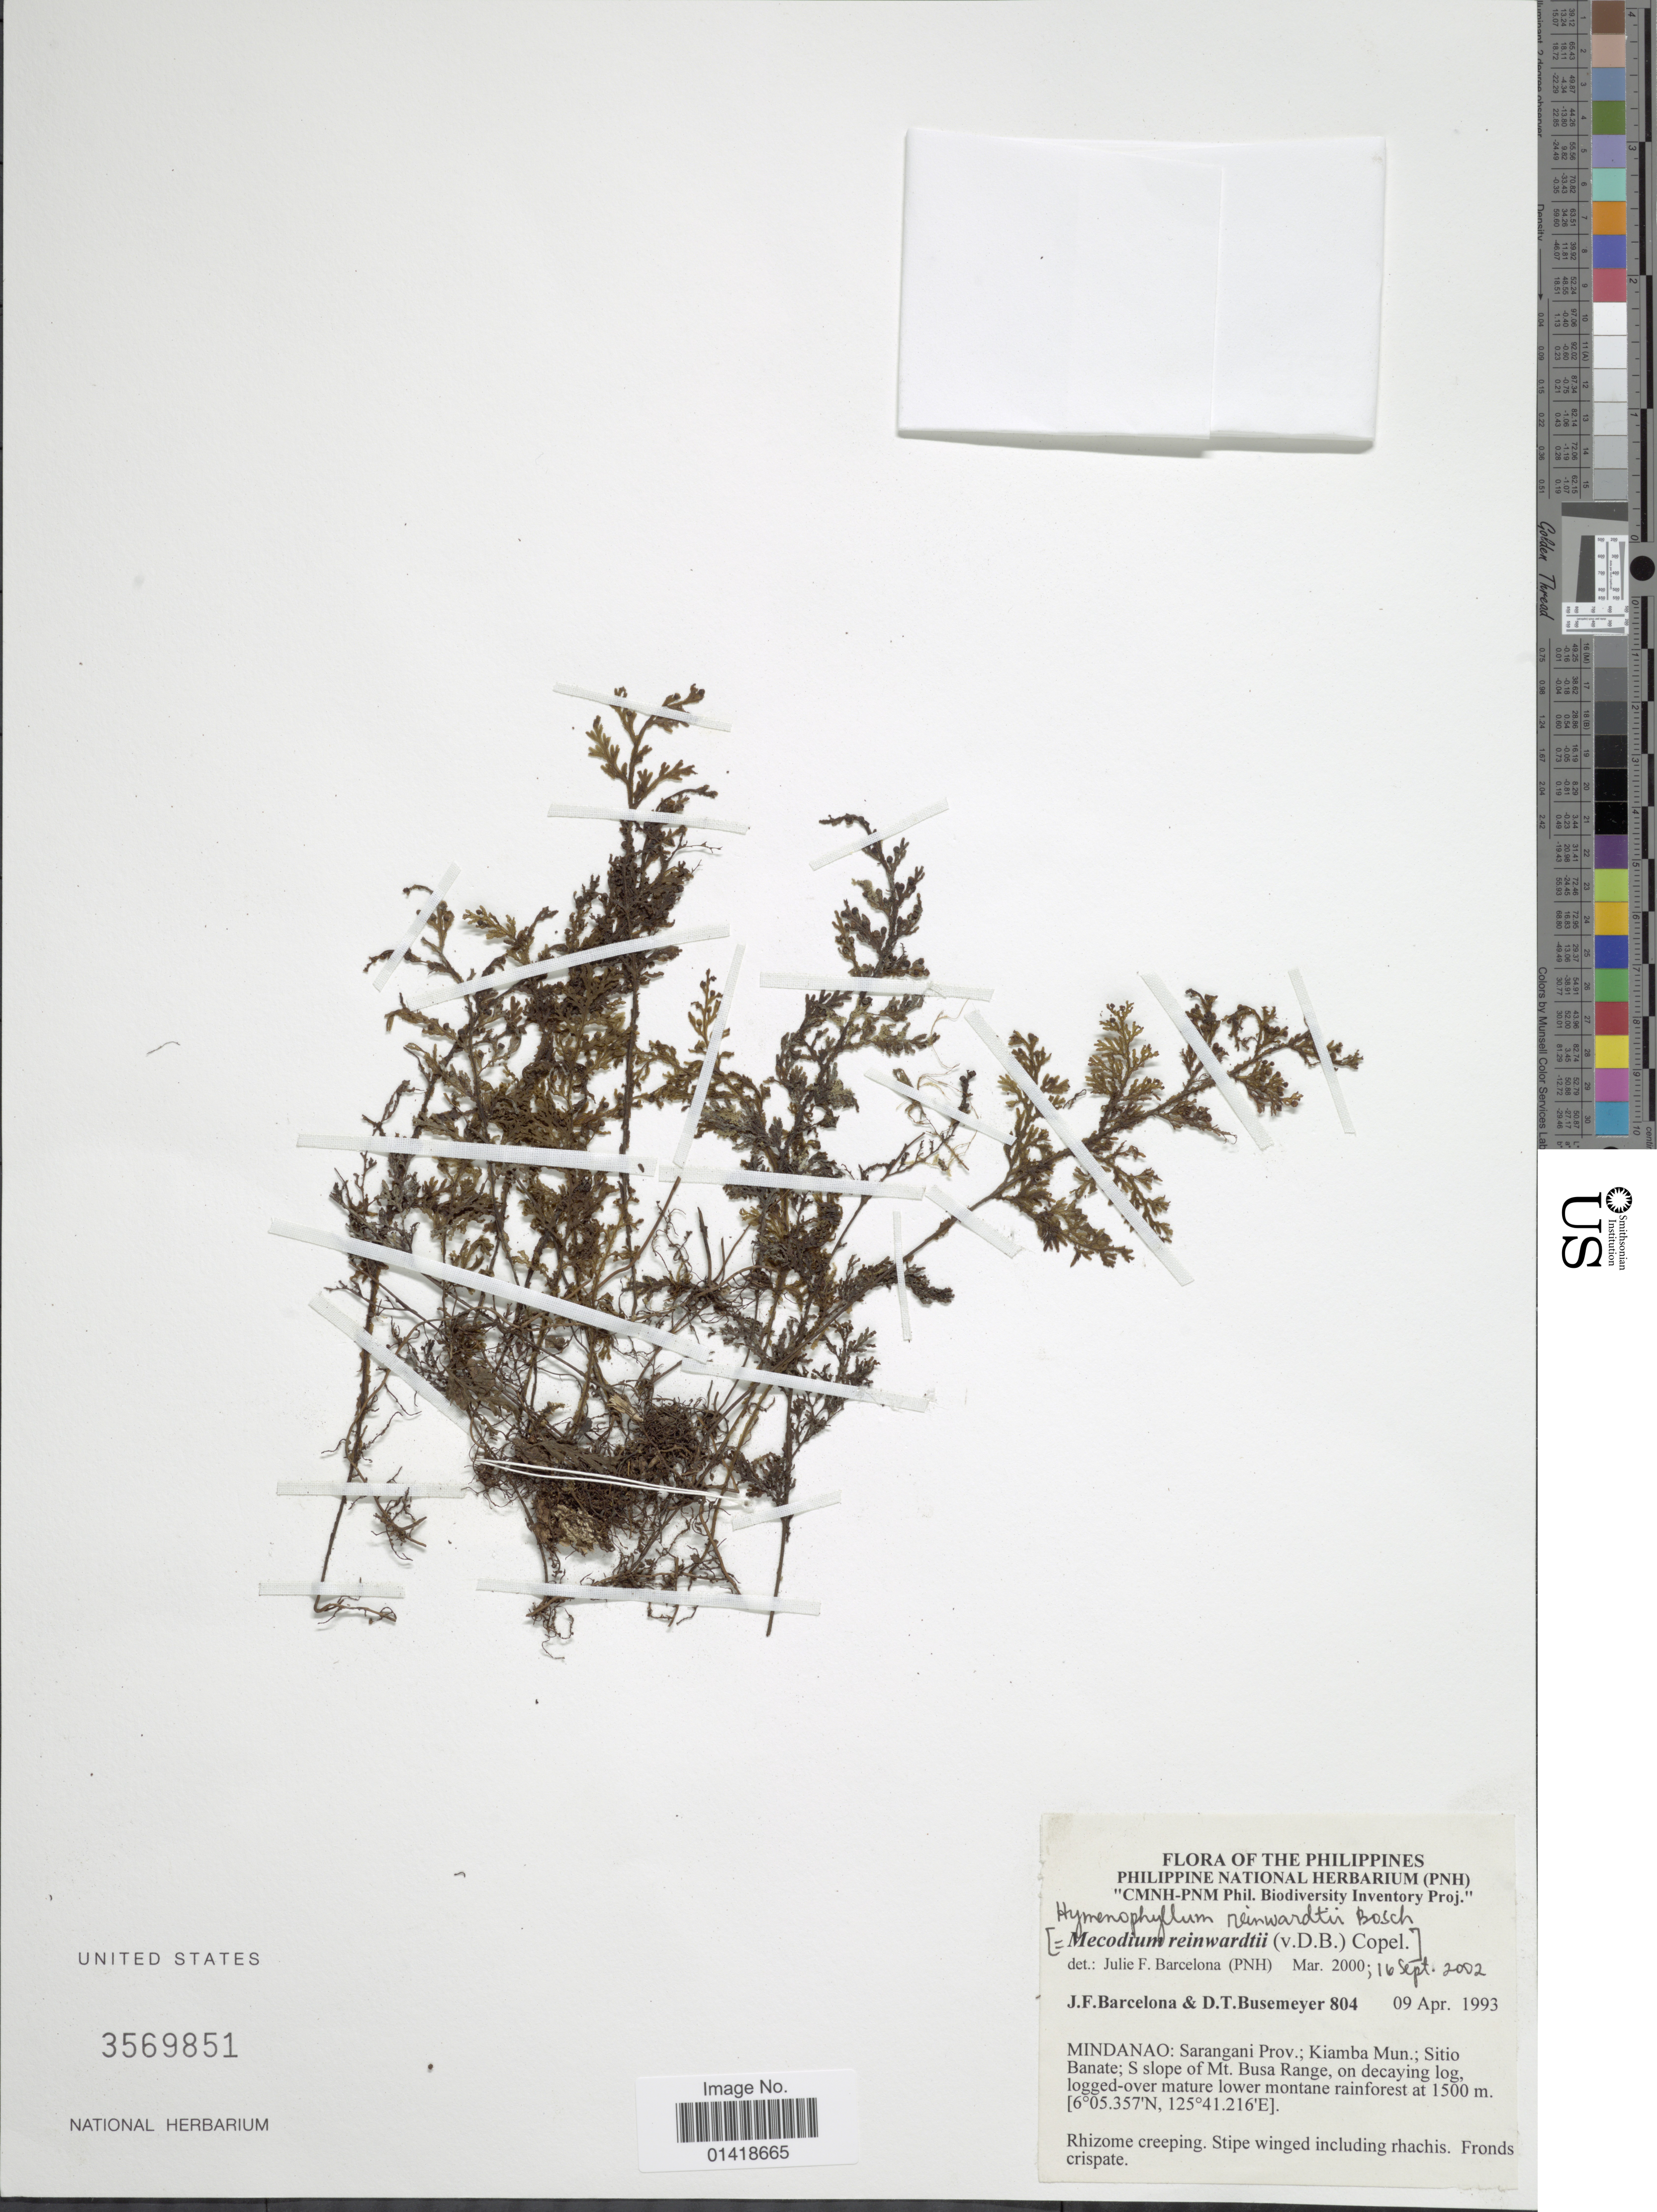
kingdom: Plantae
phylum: Tracheophyta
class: Polypodiopsida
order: Hymenophyllales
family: Hymenophyllaceae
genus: Hymenophyllum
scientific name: Hymenophyllum reinwardtii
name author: Bosch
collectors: J. F. Barcelona & D. Busemeyer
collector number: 804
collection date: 1993-04-09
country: Philippines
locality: The Philippines. Mindanao: Sarangani Prov.; Kiamba Mun.: Sitio Banate; S slope of Mt. Busa Range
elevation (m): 1500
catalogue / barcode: US 3569851